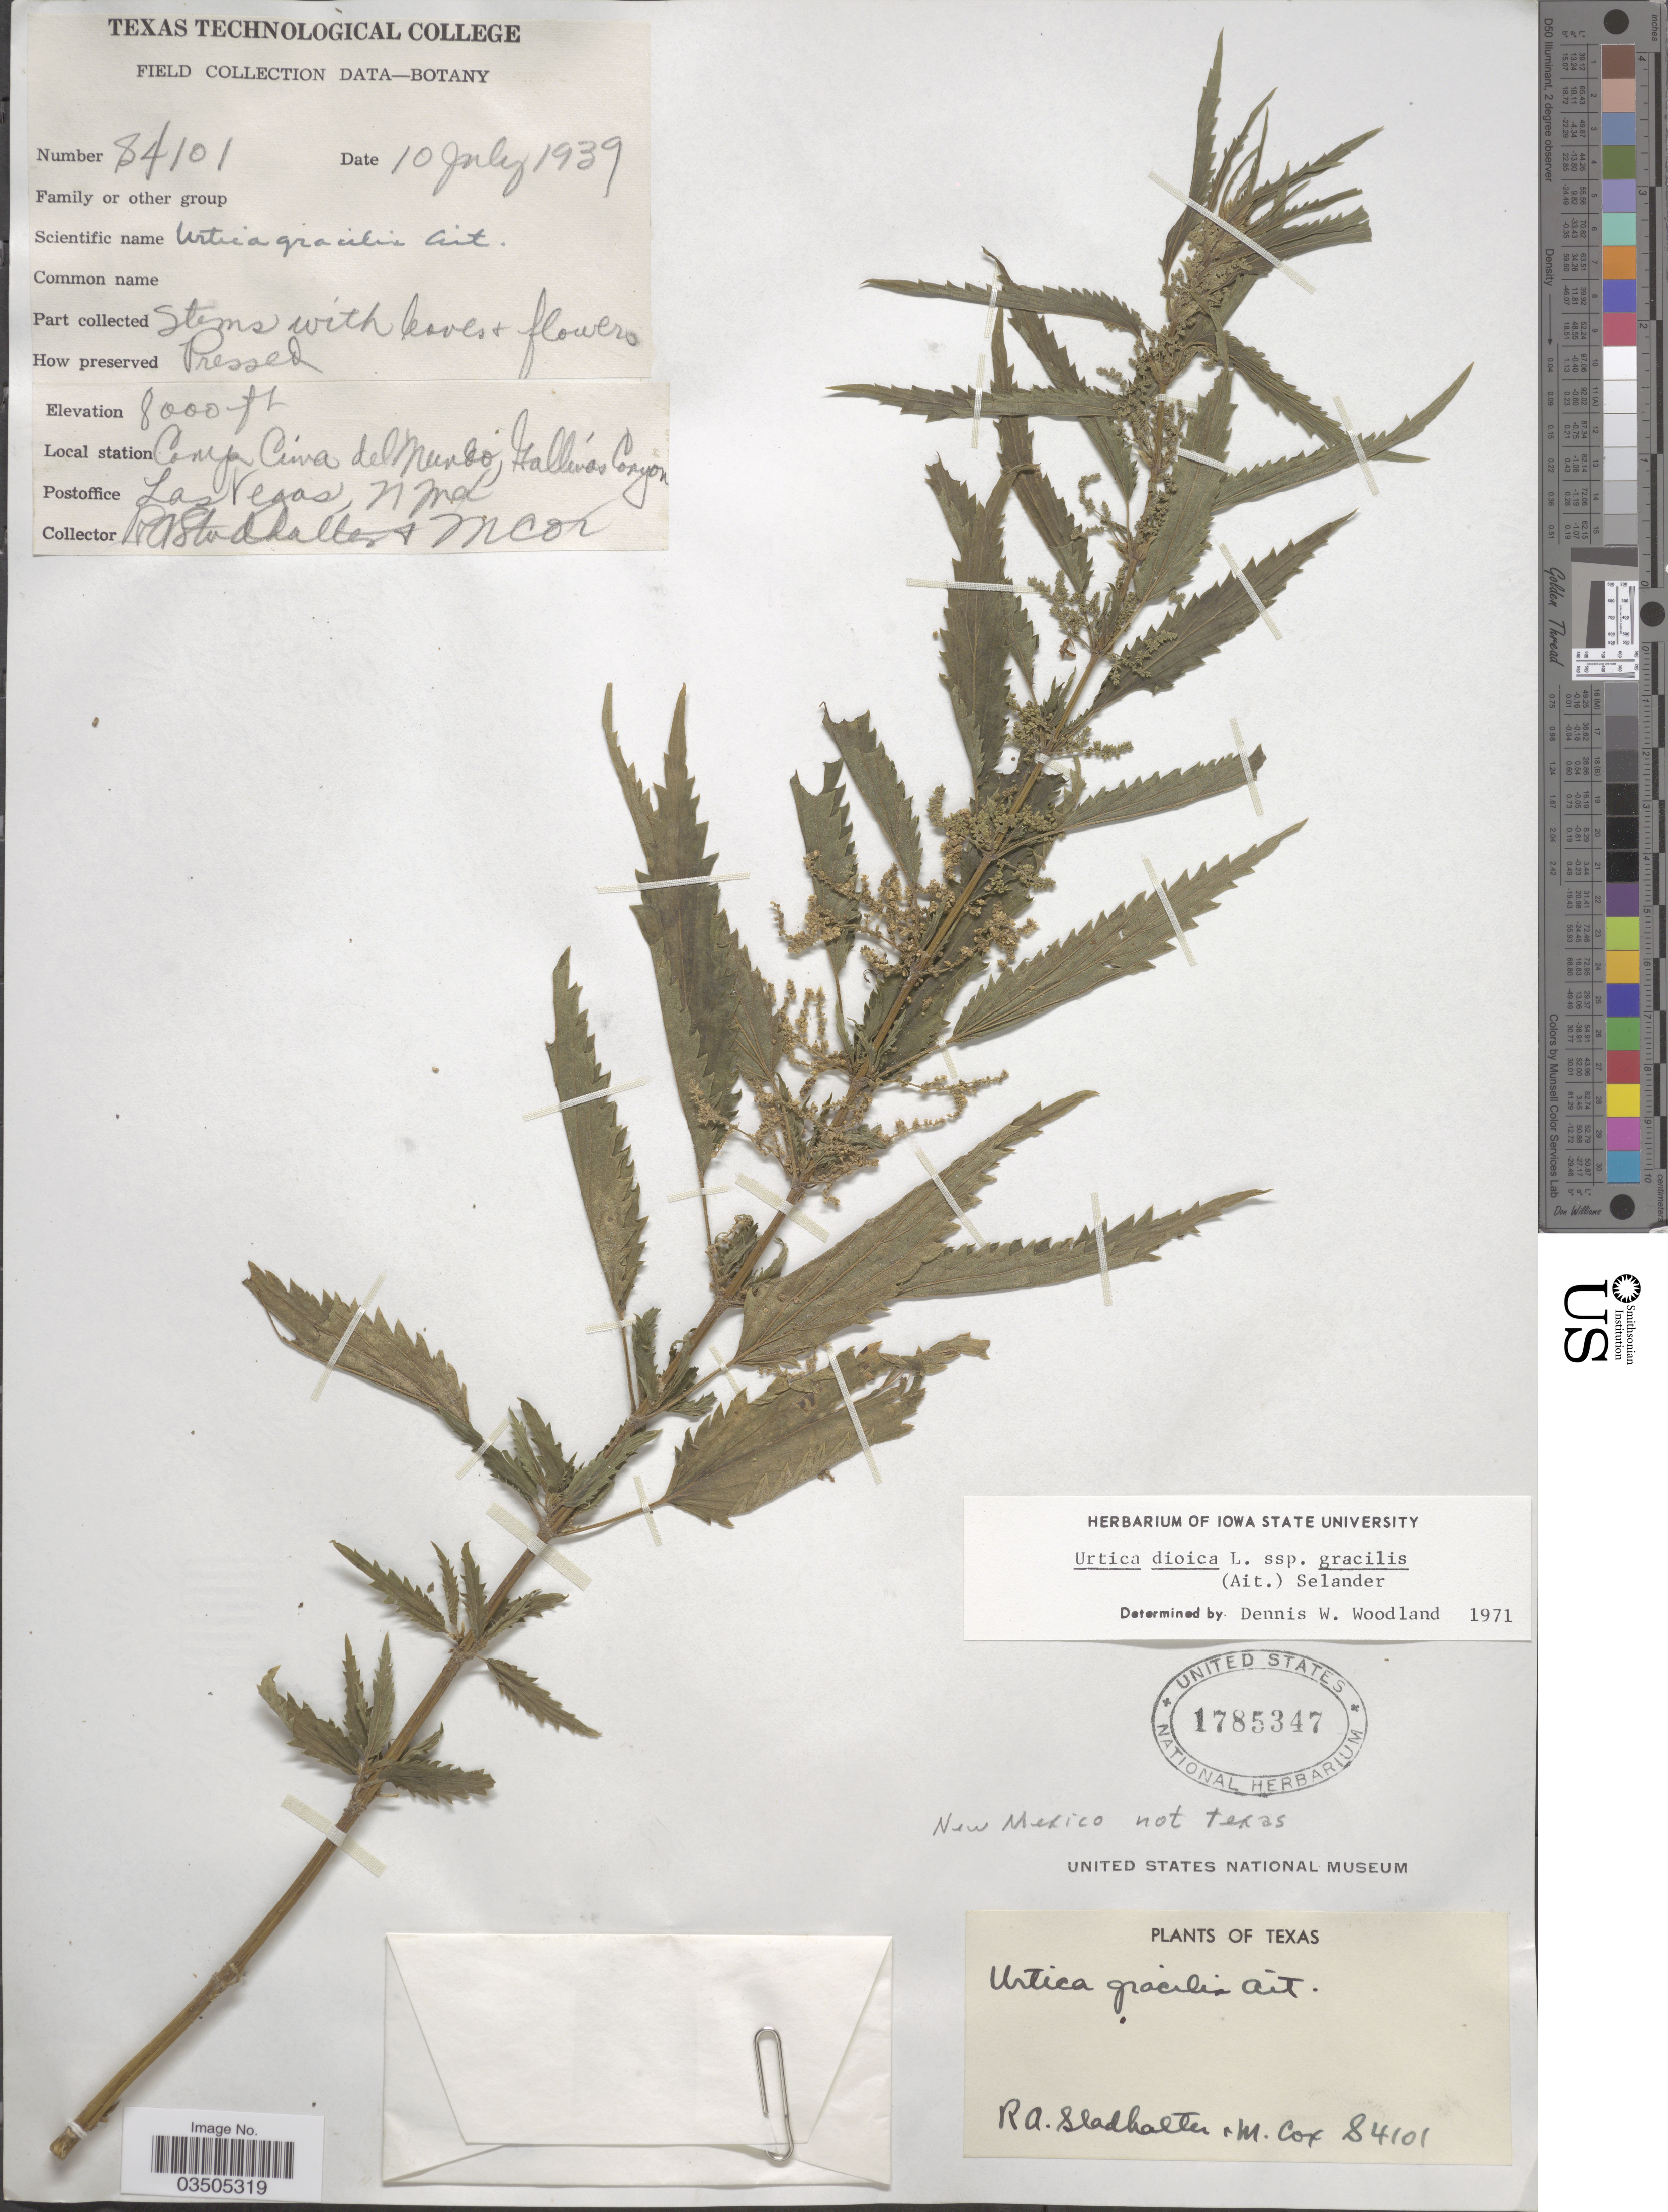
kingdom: Plantae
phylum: Tracheophyta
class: Magnoliopsida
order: Rosales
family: Urticaceae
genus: Urtica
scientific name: Urtica dioica subsp. gracilis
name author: L.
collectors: R. Studhalter & M. Cox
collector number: S4101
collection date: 1939-07-10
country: United States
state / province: New Mexico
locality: Camp Cima del Mundo, Gallinas Canyon. Las Vegas?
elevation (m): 2438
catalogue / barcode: US 1785347